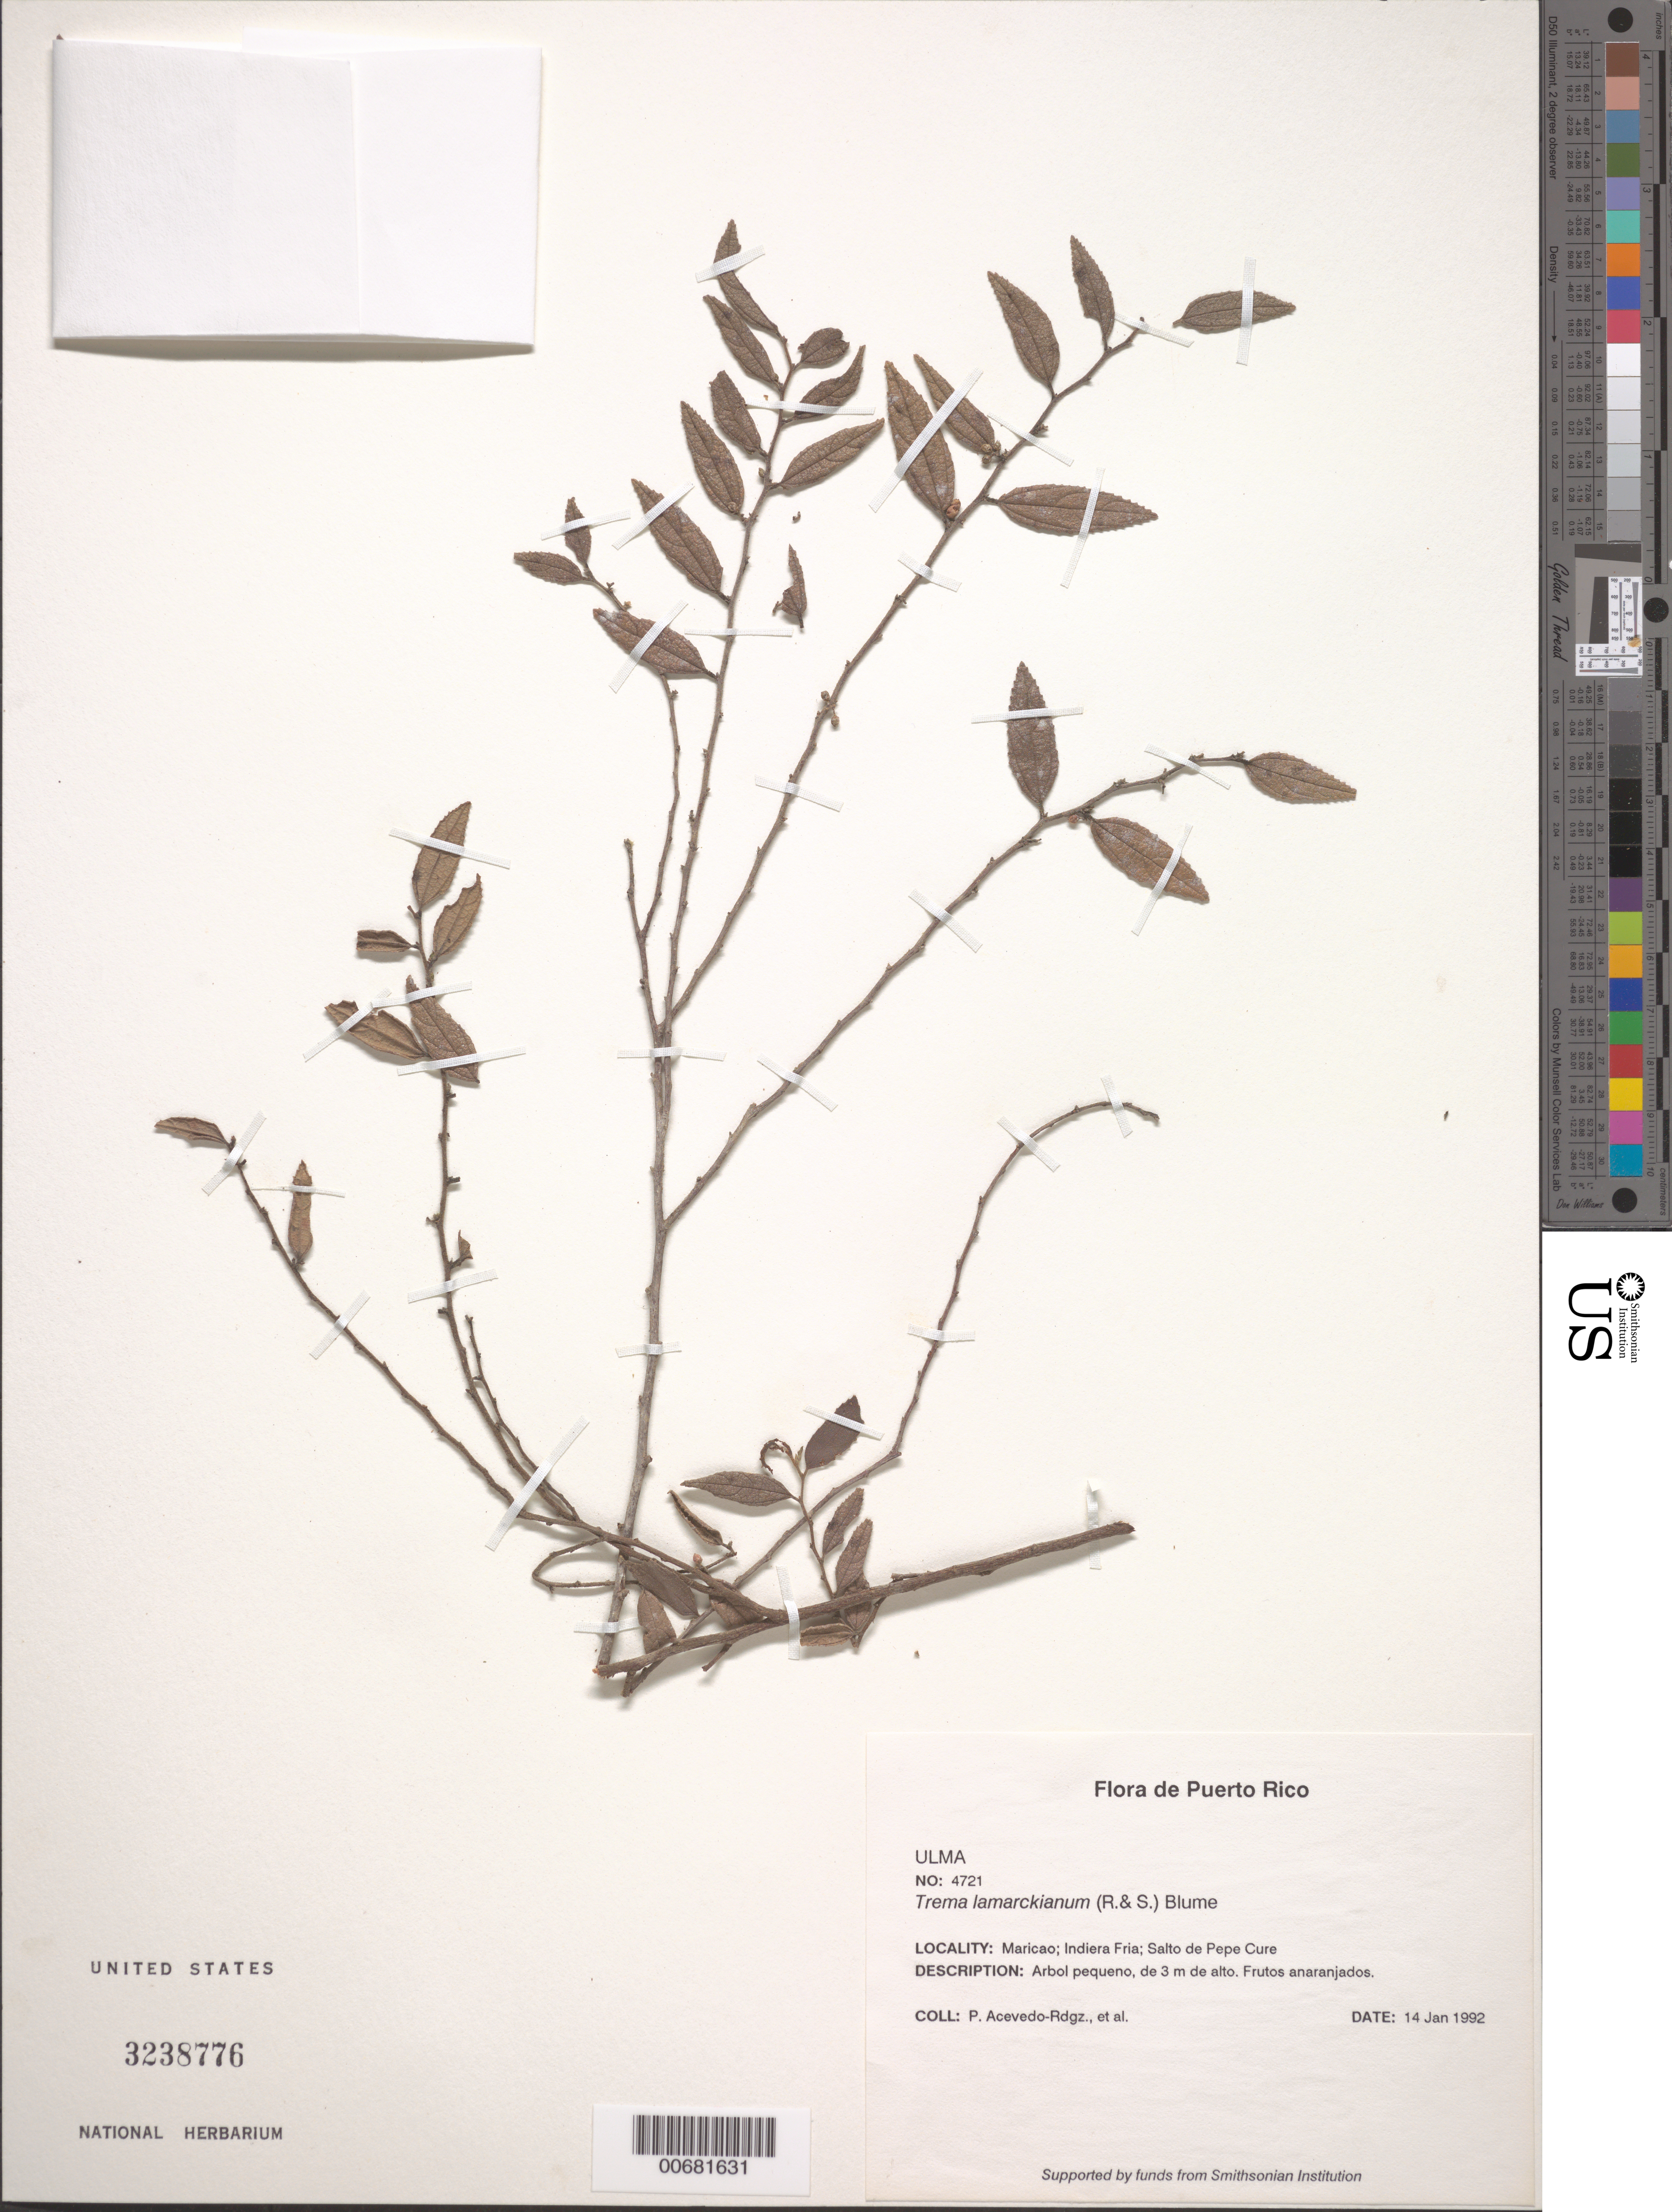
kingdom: Plantae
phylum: Tracheophyta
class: Magnoliopsida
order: Rosales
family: Cannabaceae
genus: Trema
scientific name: Trema lamarckianum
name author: (Schult.) Blume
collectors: P. Acevedo-Rodr.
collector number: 4721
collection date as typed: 14 Jan 1992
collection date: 1992-01-14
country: Puerto Rico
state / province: Maricao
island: Puerto Rico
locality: Maricao; Indiera Fria; Salto de Pepe Cure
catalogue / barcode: US 3238776